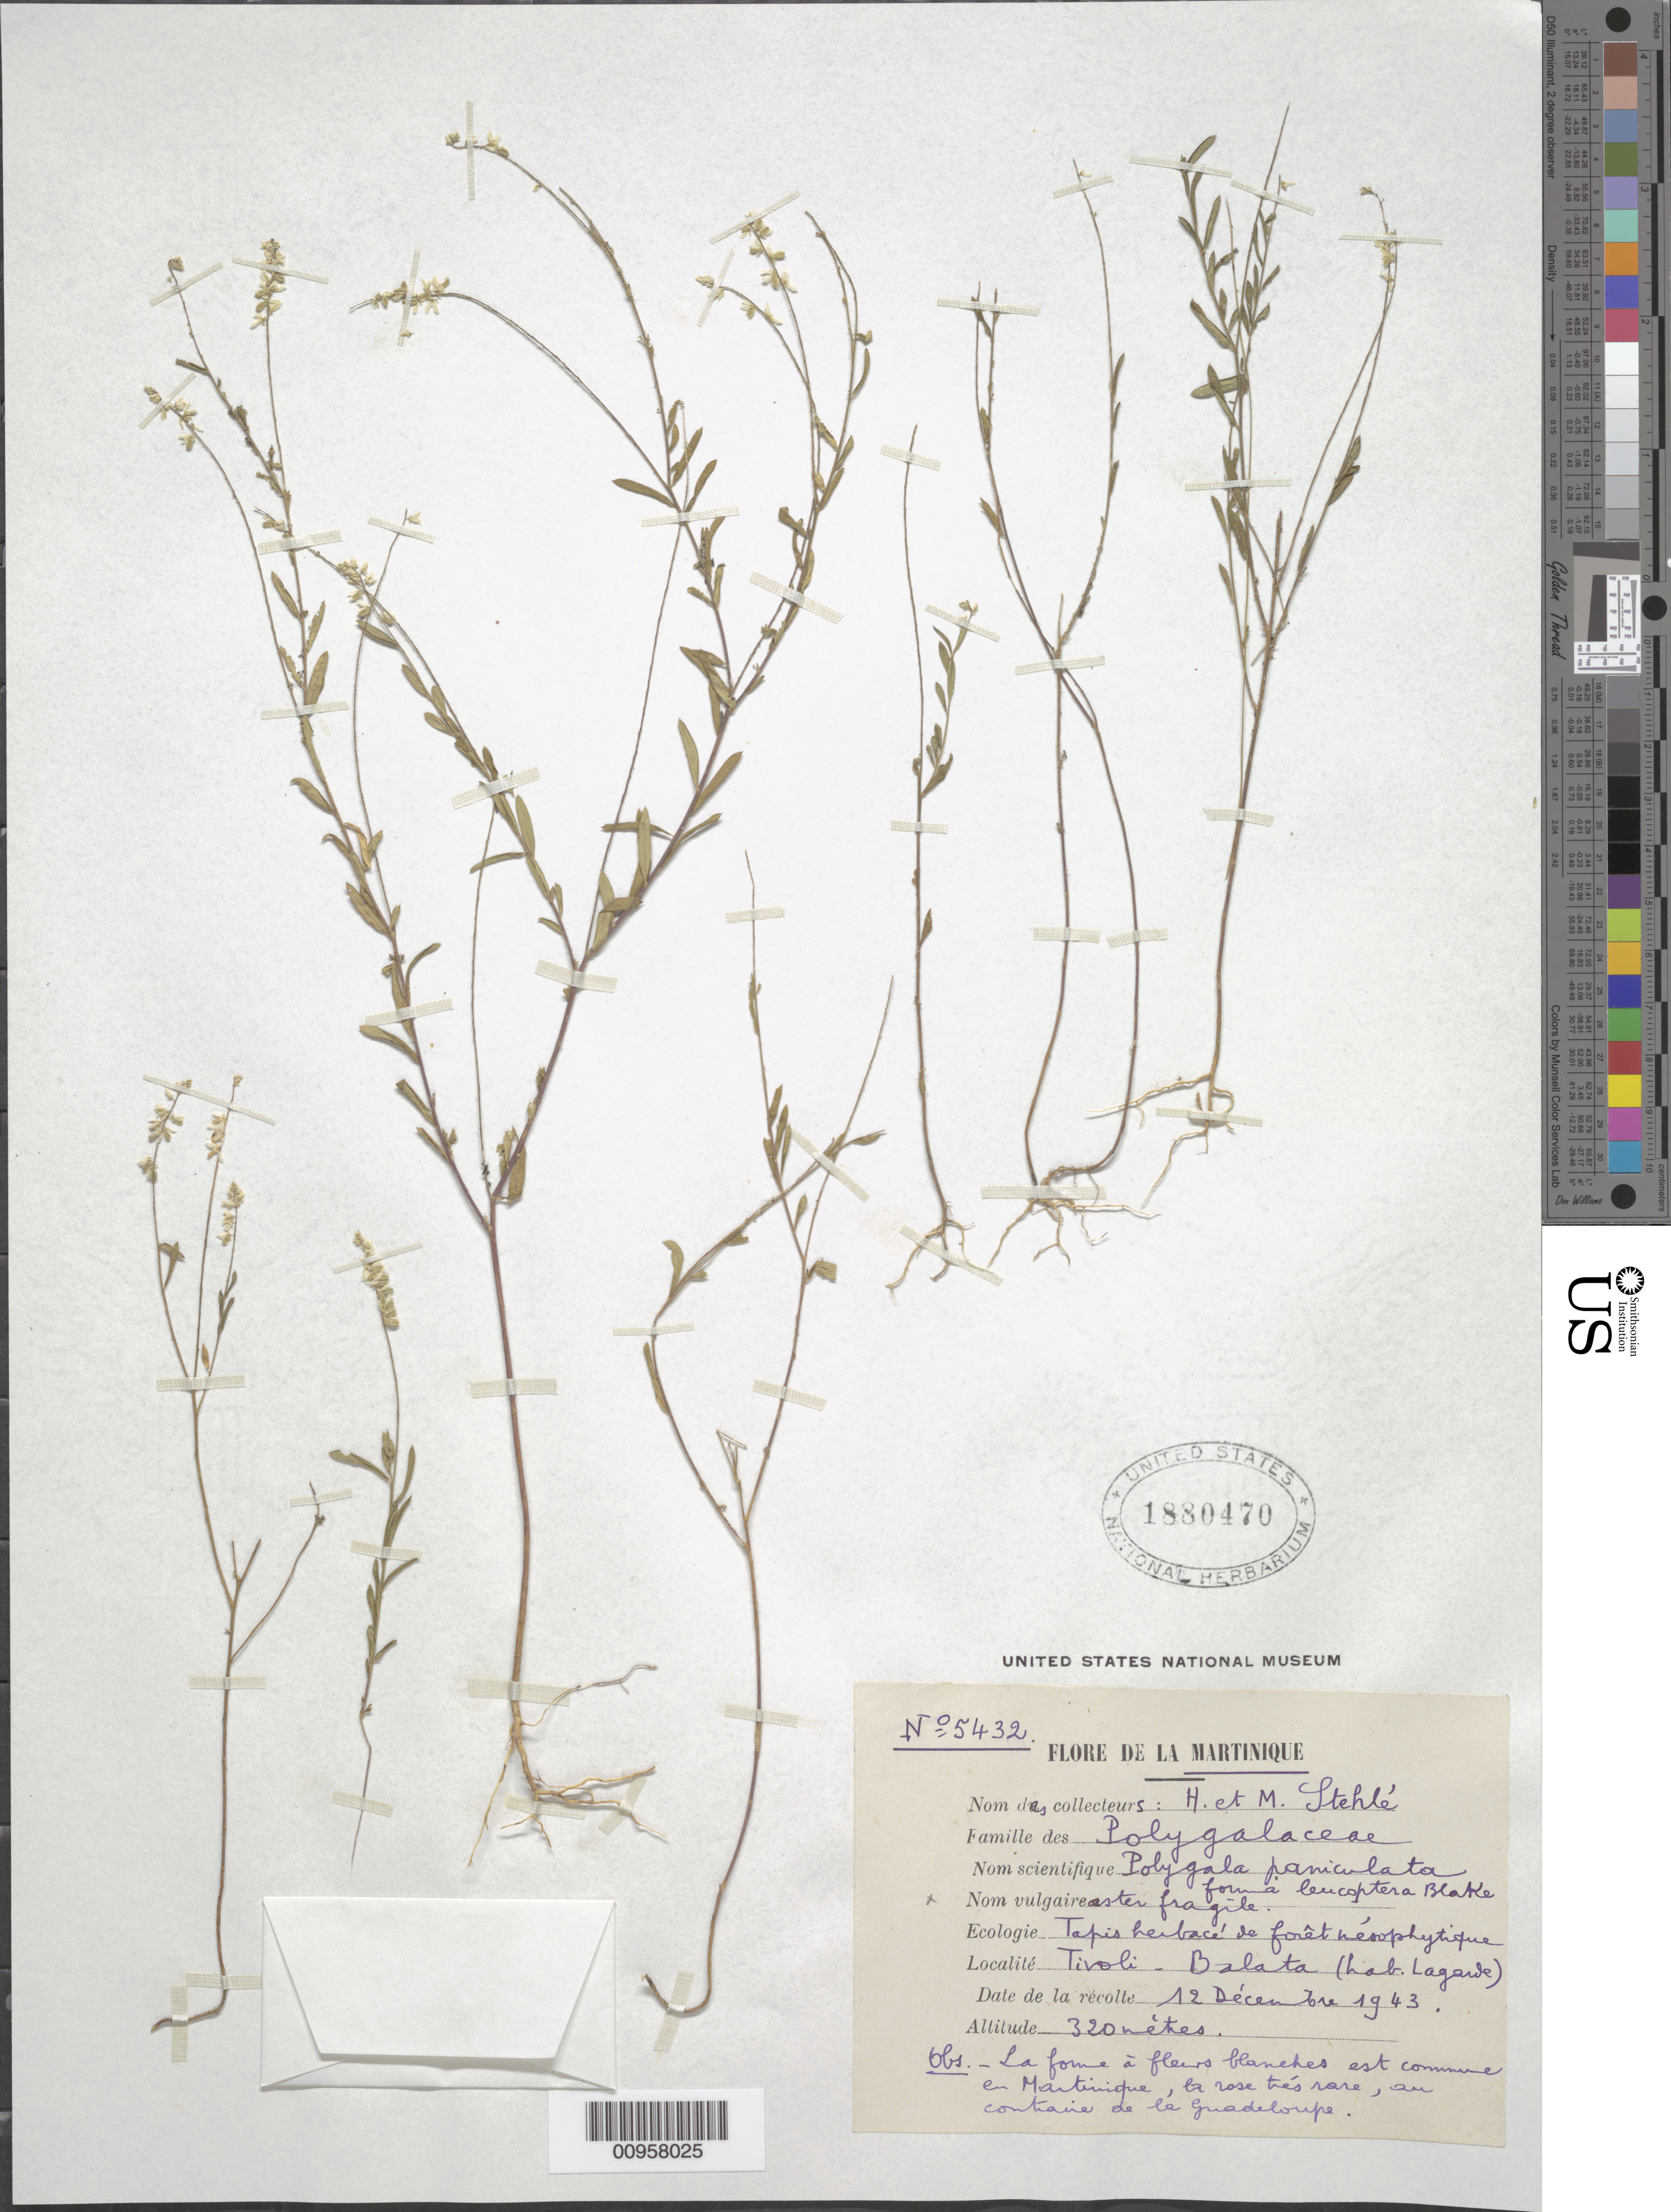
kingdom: Plantae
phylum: Tracheophyta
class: Magnoliopsida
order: Fabales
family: Polygalaceae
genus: Polygala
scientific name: Polygala paniculata f. leucoptera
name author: S.F. Blake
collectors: H. Stehlé & M. Stehlé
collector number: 5432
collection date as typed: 12 Dec 1943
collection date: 1943-12-12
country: Martinique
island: Martinique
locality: Tivoli, Balata (hab. Lagarde)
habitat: Forêt mésophytique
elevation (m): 320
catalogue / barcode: US 1880470